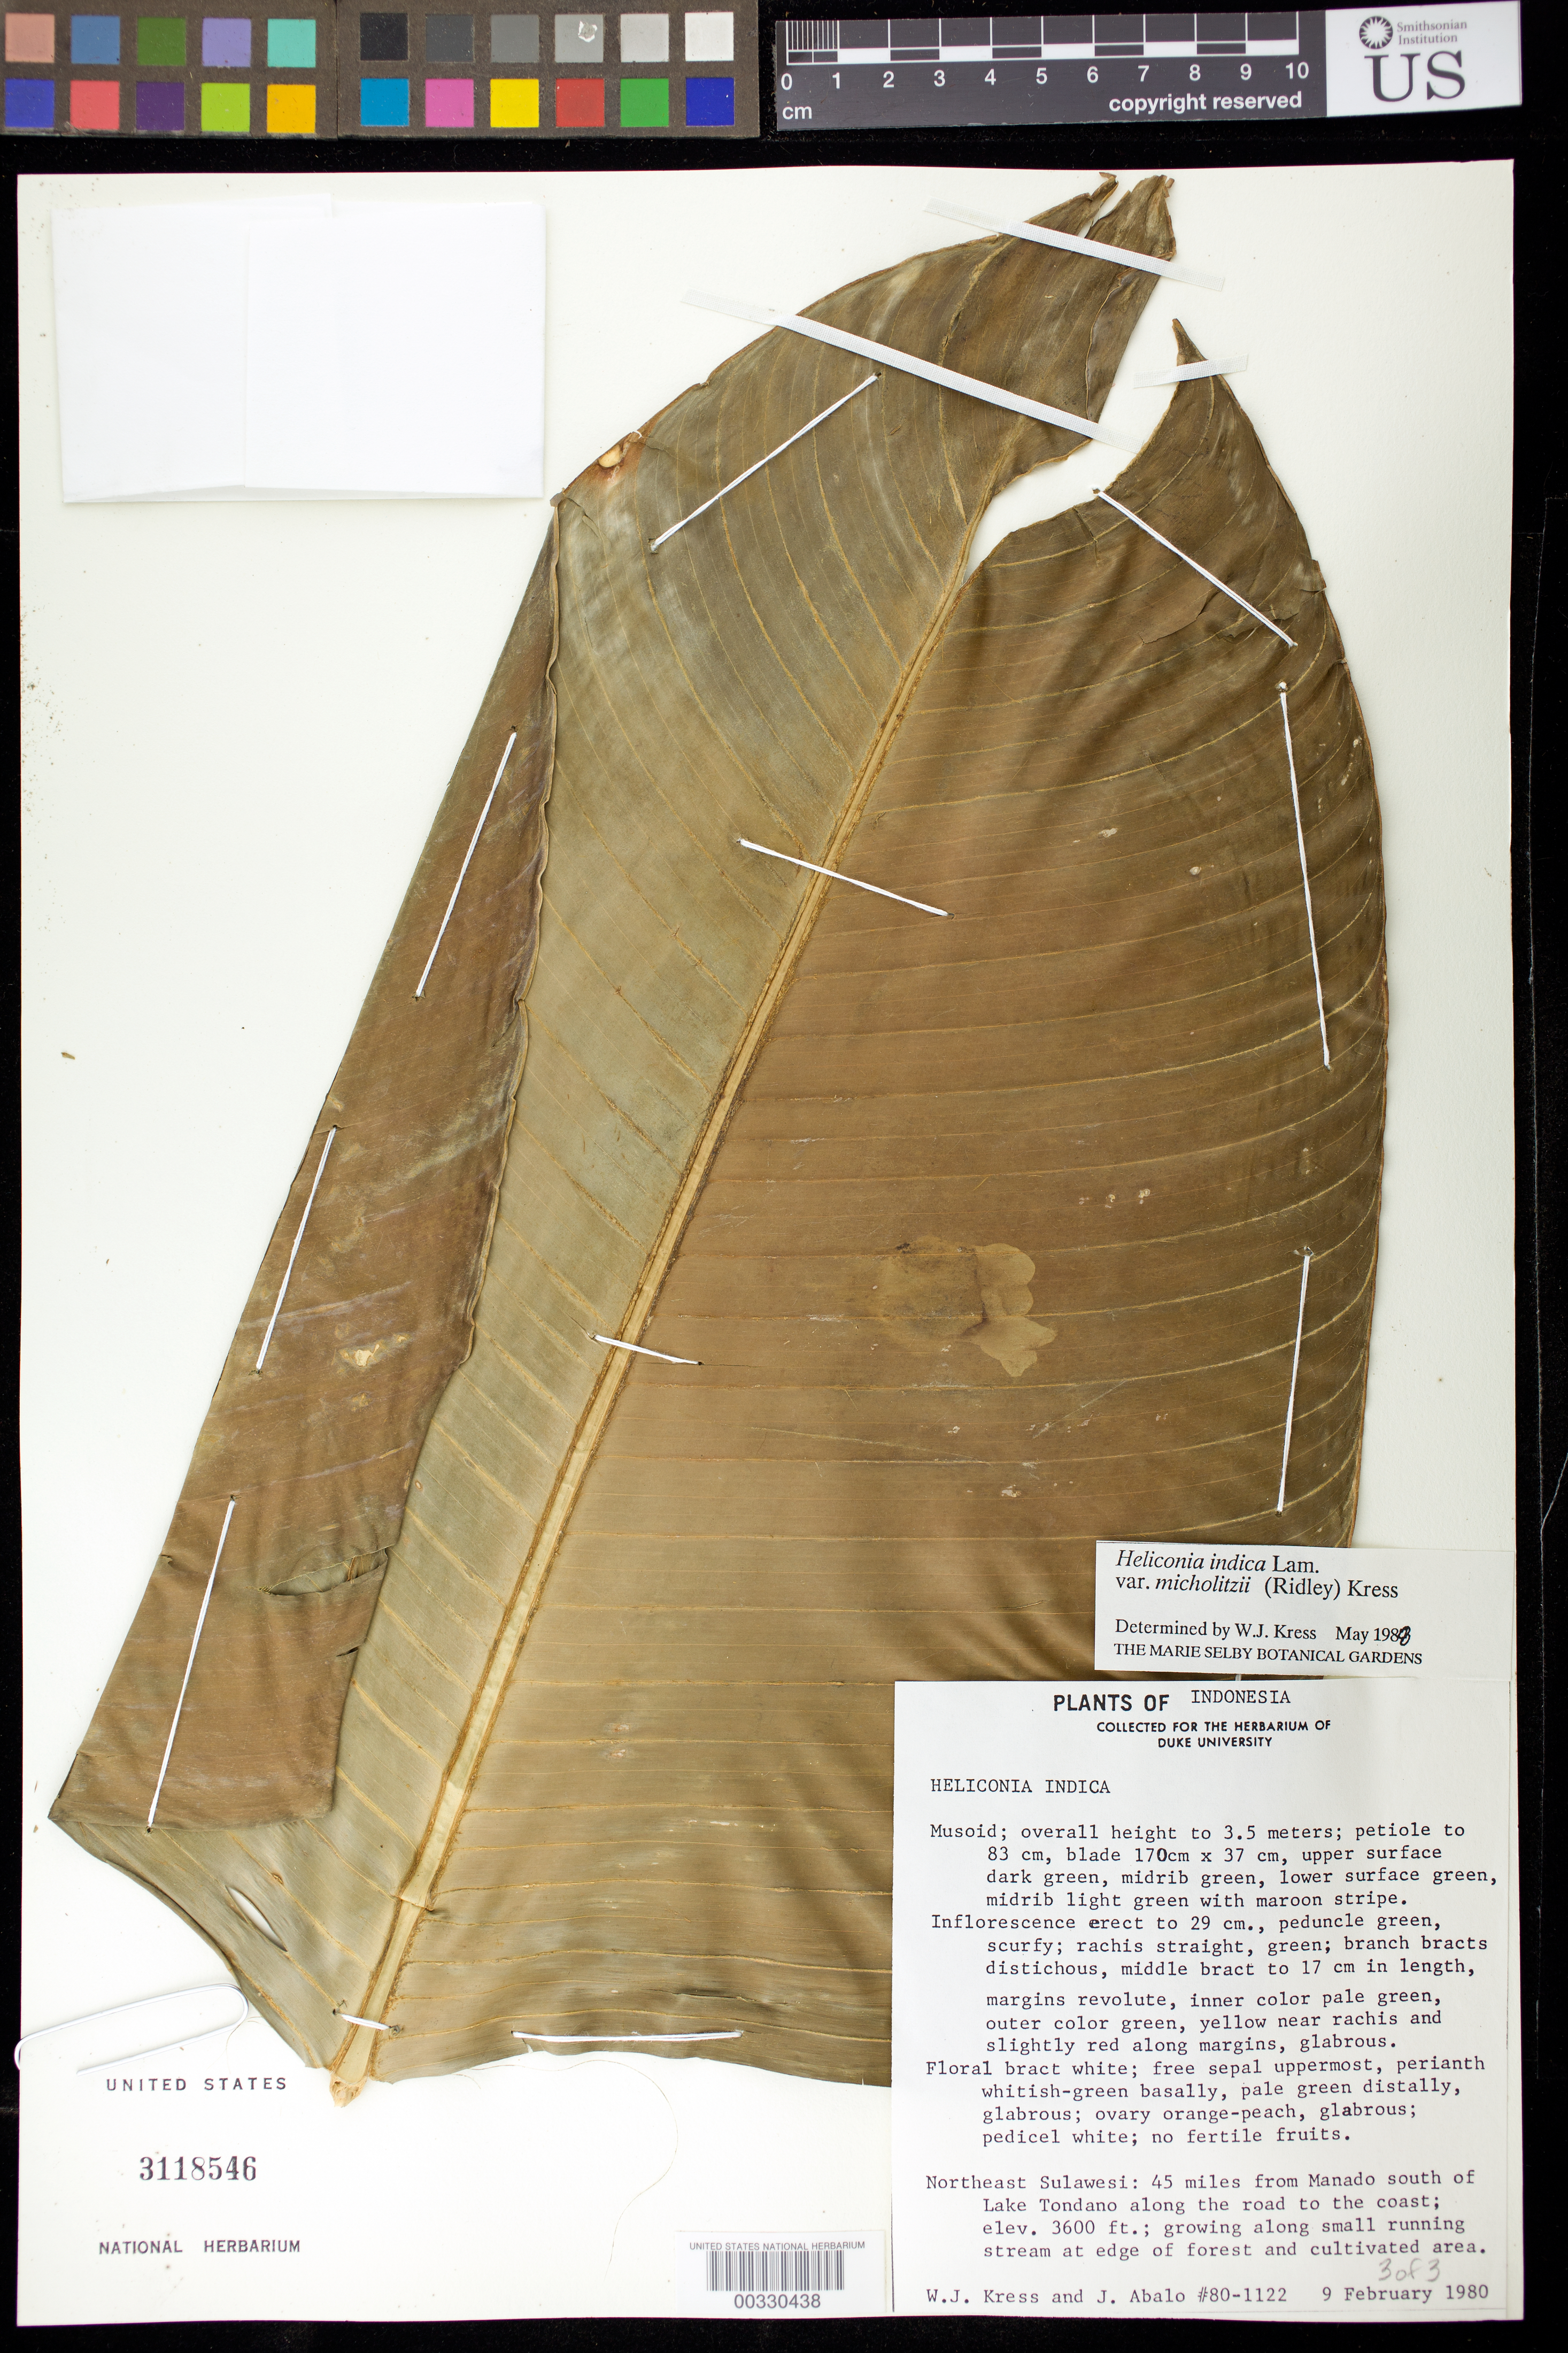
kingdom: Plantae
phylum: Tracheophyta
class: Liliopsida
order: Zingiberales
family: Heliconiaceae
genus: Heliconia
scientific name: Heliconia indica var. micholitzii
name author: (Ridl.) W.J. Kress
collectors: W. J. Kress & J. E. Abalo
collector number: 80-1122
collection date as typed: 09 Feb 1980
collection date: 1980-02-09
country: Indonesia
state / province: Sulawesi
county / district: Sulawesi Utara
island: Sulawesi [Celebes]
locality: Northeast sulawesi, 45 miles from manado s of lake tondano along road to coast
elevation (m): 1097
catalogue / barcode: US 3118546